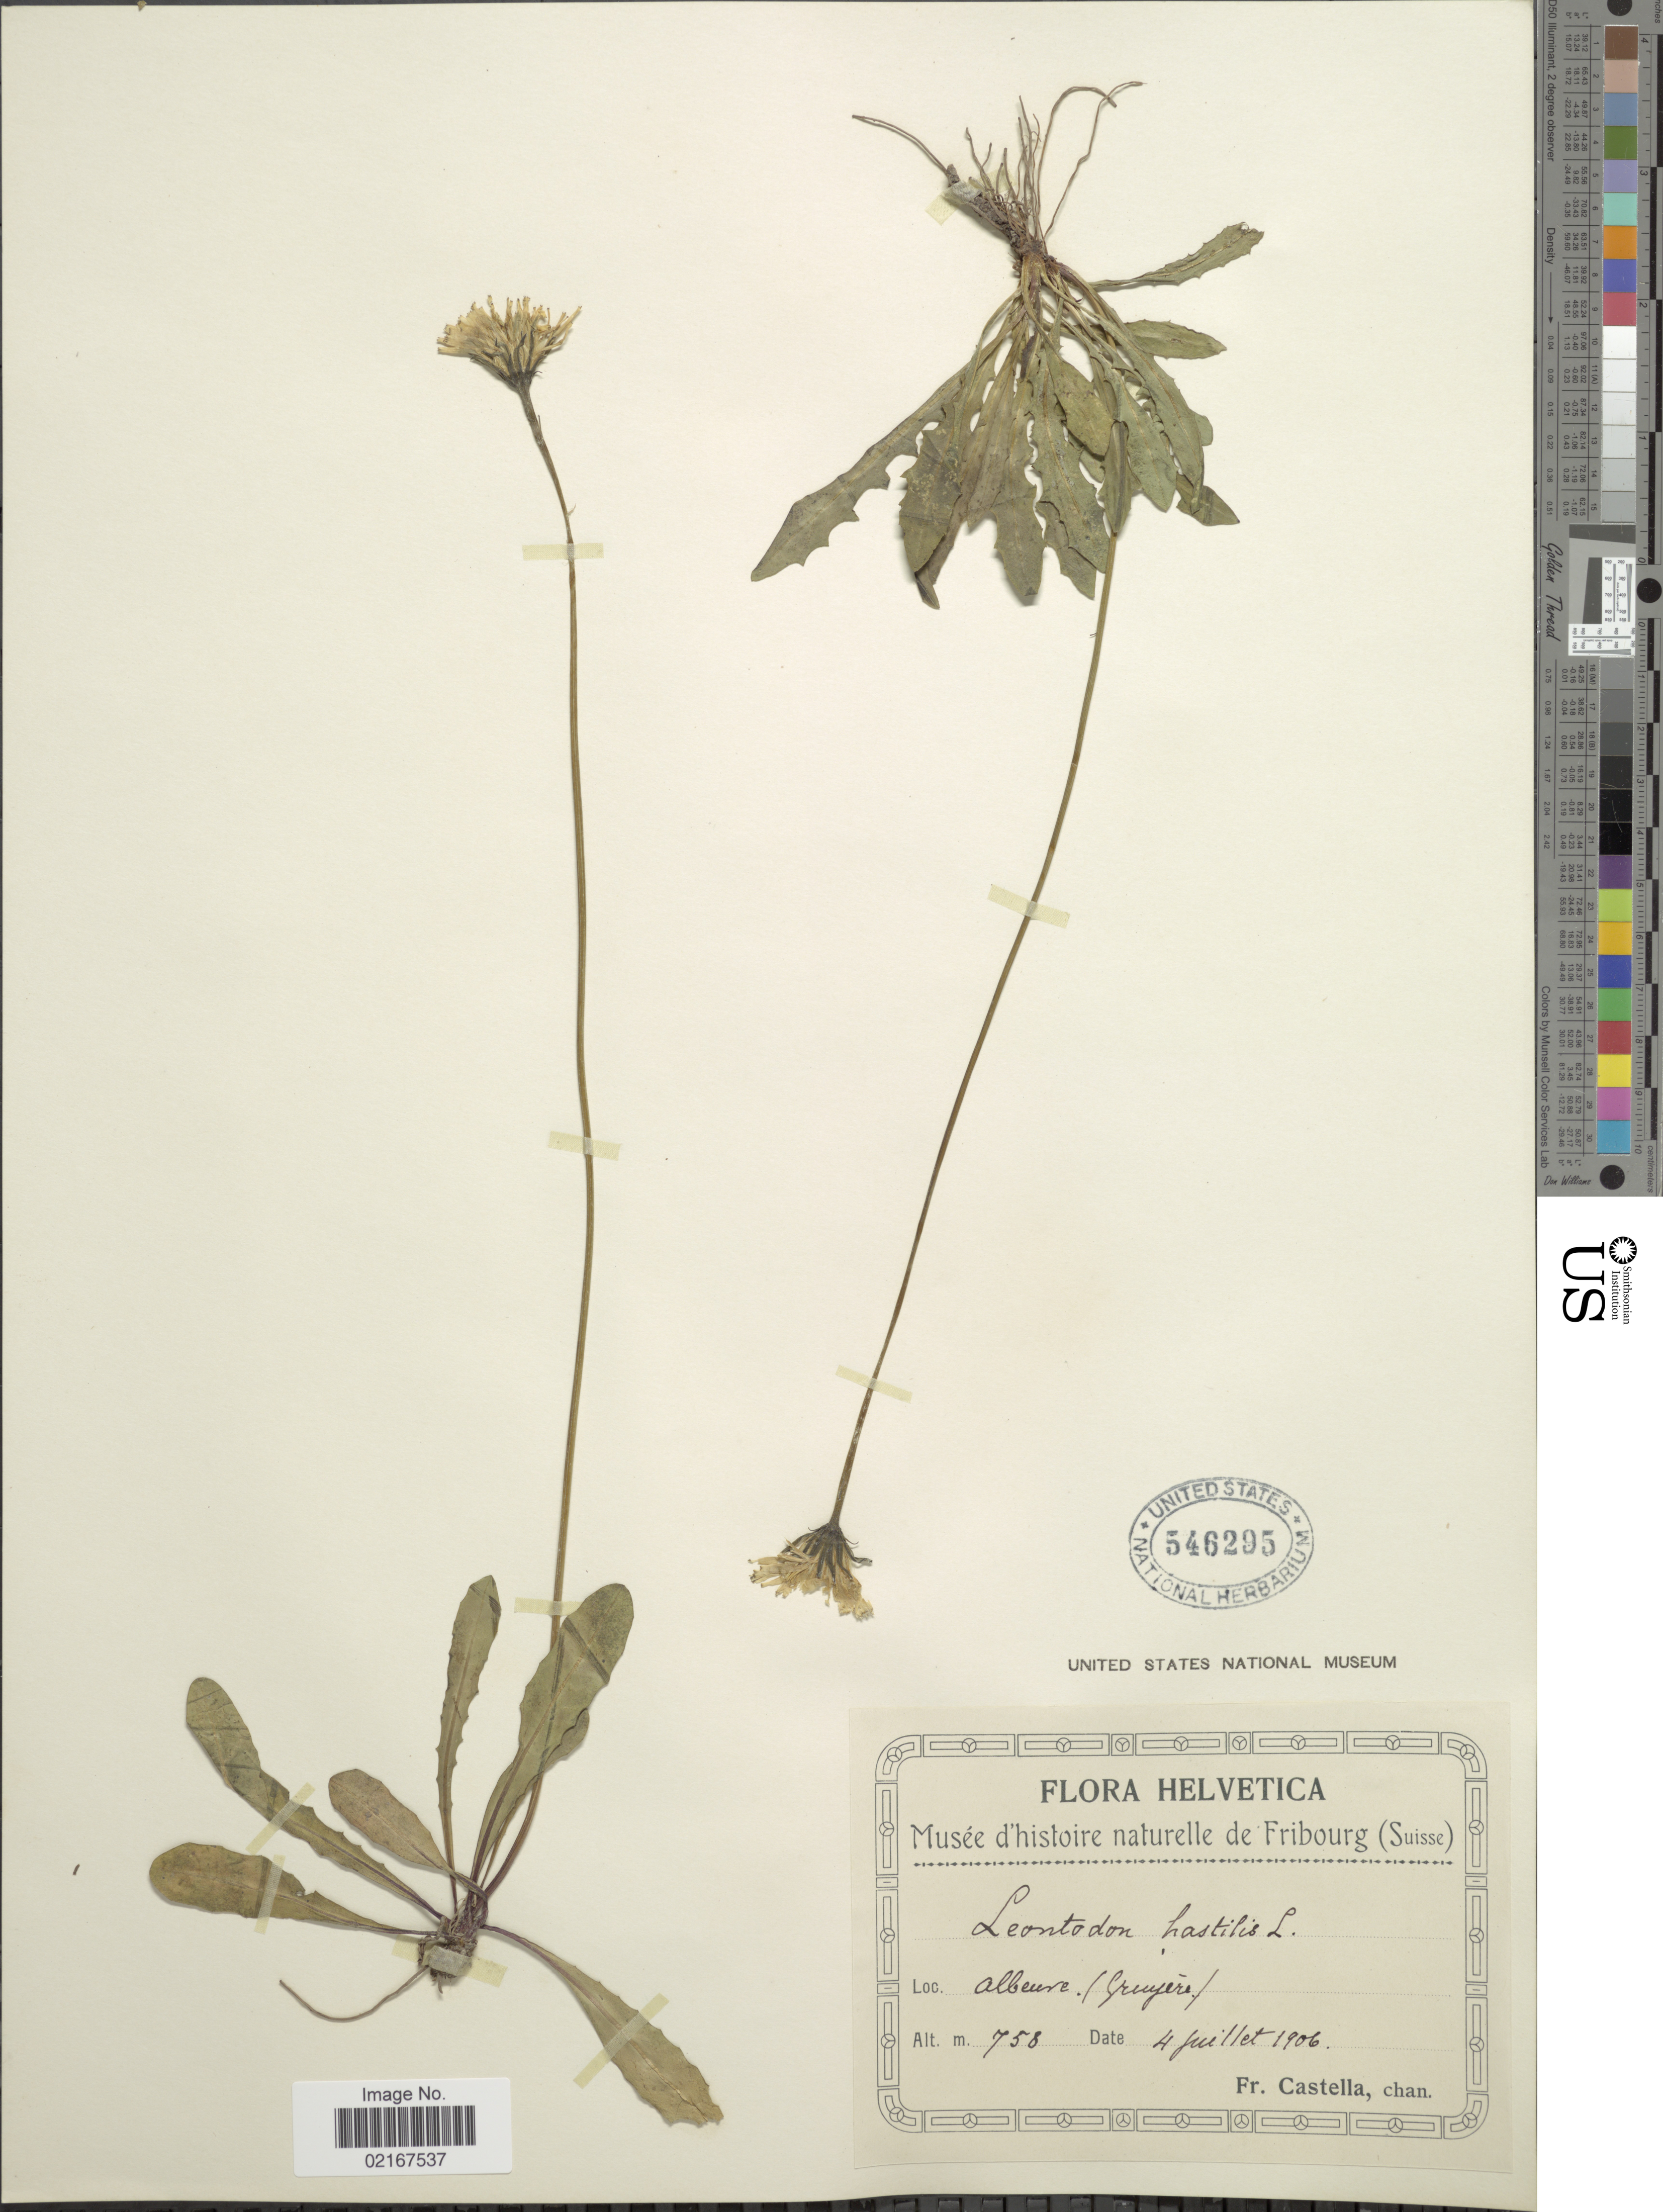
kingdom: Plantae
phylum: Tracheophyta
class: Magnoliopsida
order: Asterales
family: Asteraceae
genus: Leontodon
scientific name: Leontodon hispidus subsp. hastilis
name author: (L.) Pawlowska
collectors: Fr. Castella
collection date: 1906-07-04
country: Switzerland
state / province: Fribourg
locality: Helvetica, Albeuve (Gruyère)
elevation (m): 758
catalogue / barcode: US 546295